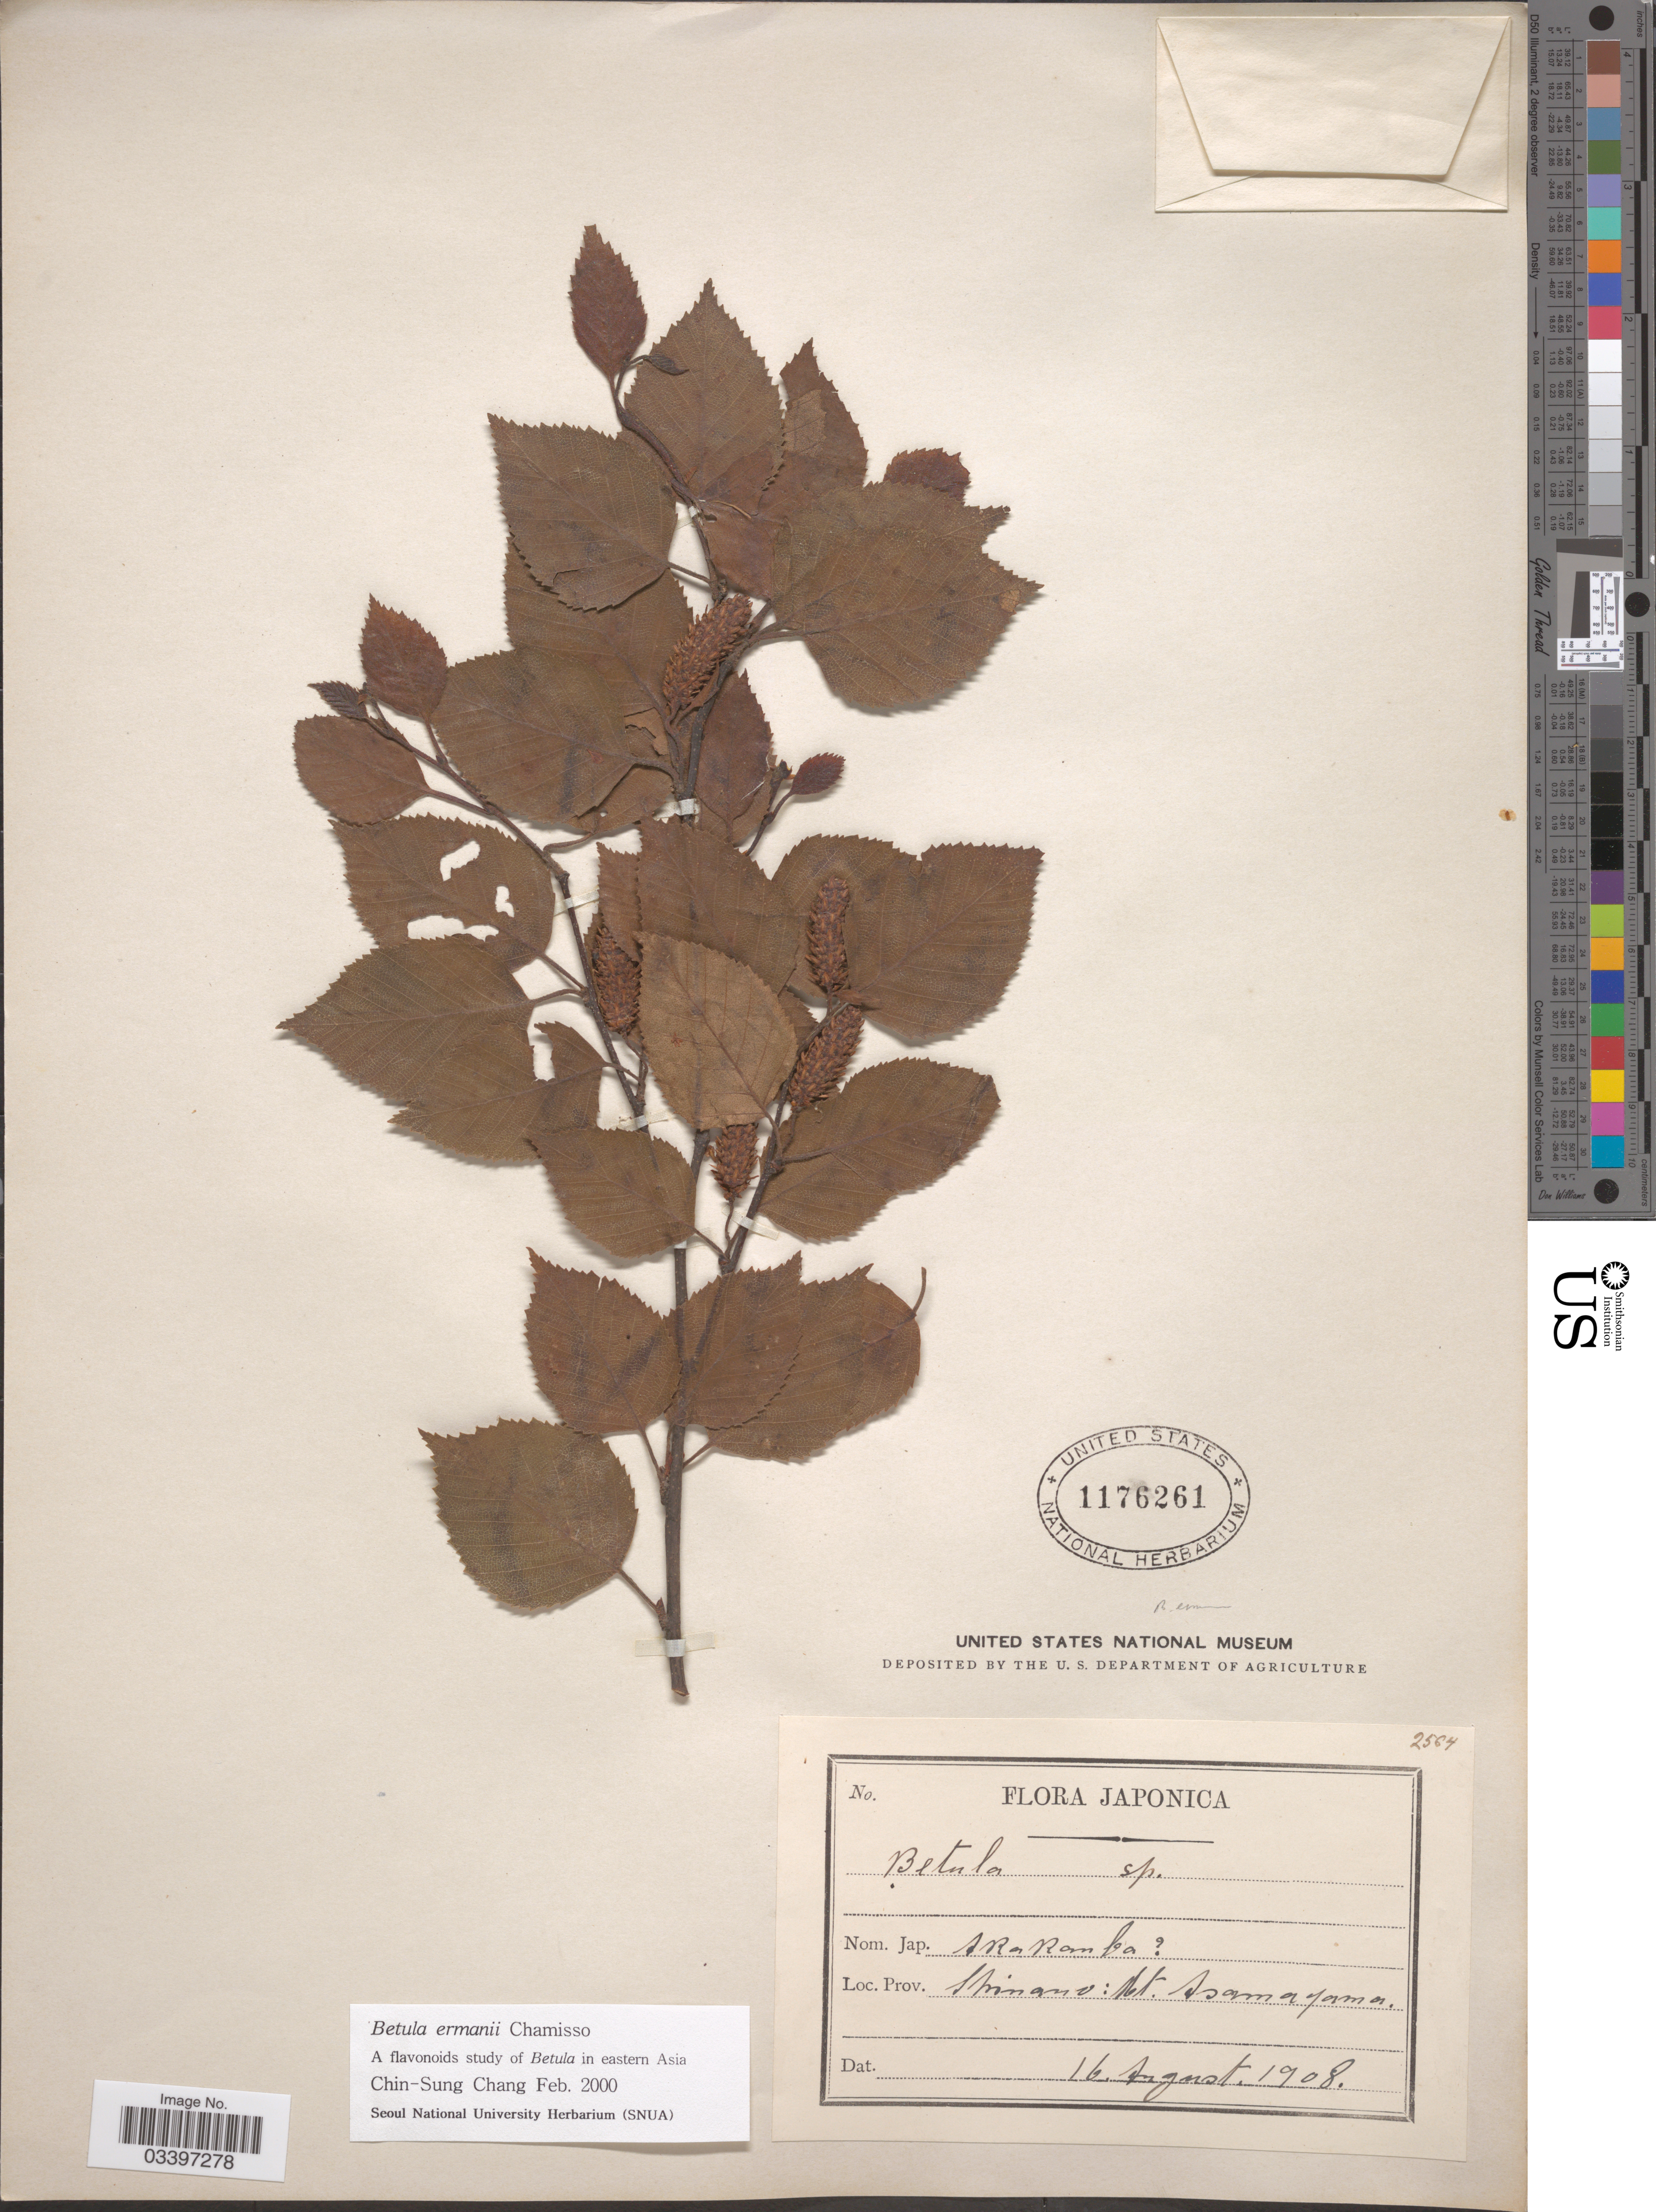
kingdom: Plantae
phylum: Tracheophyta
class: Magnoliopsida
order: Fagales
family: Betulaceae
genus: Betula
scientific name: Betula ermanii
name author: Cham.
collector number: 2564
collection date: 1908-08-16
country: Japan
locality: Prov. Shinano: Mt. Asamayama.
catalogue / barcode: US 1176261